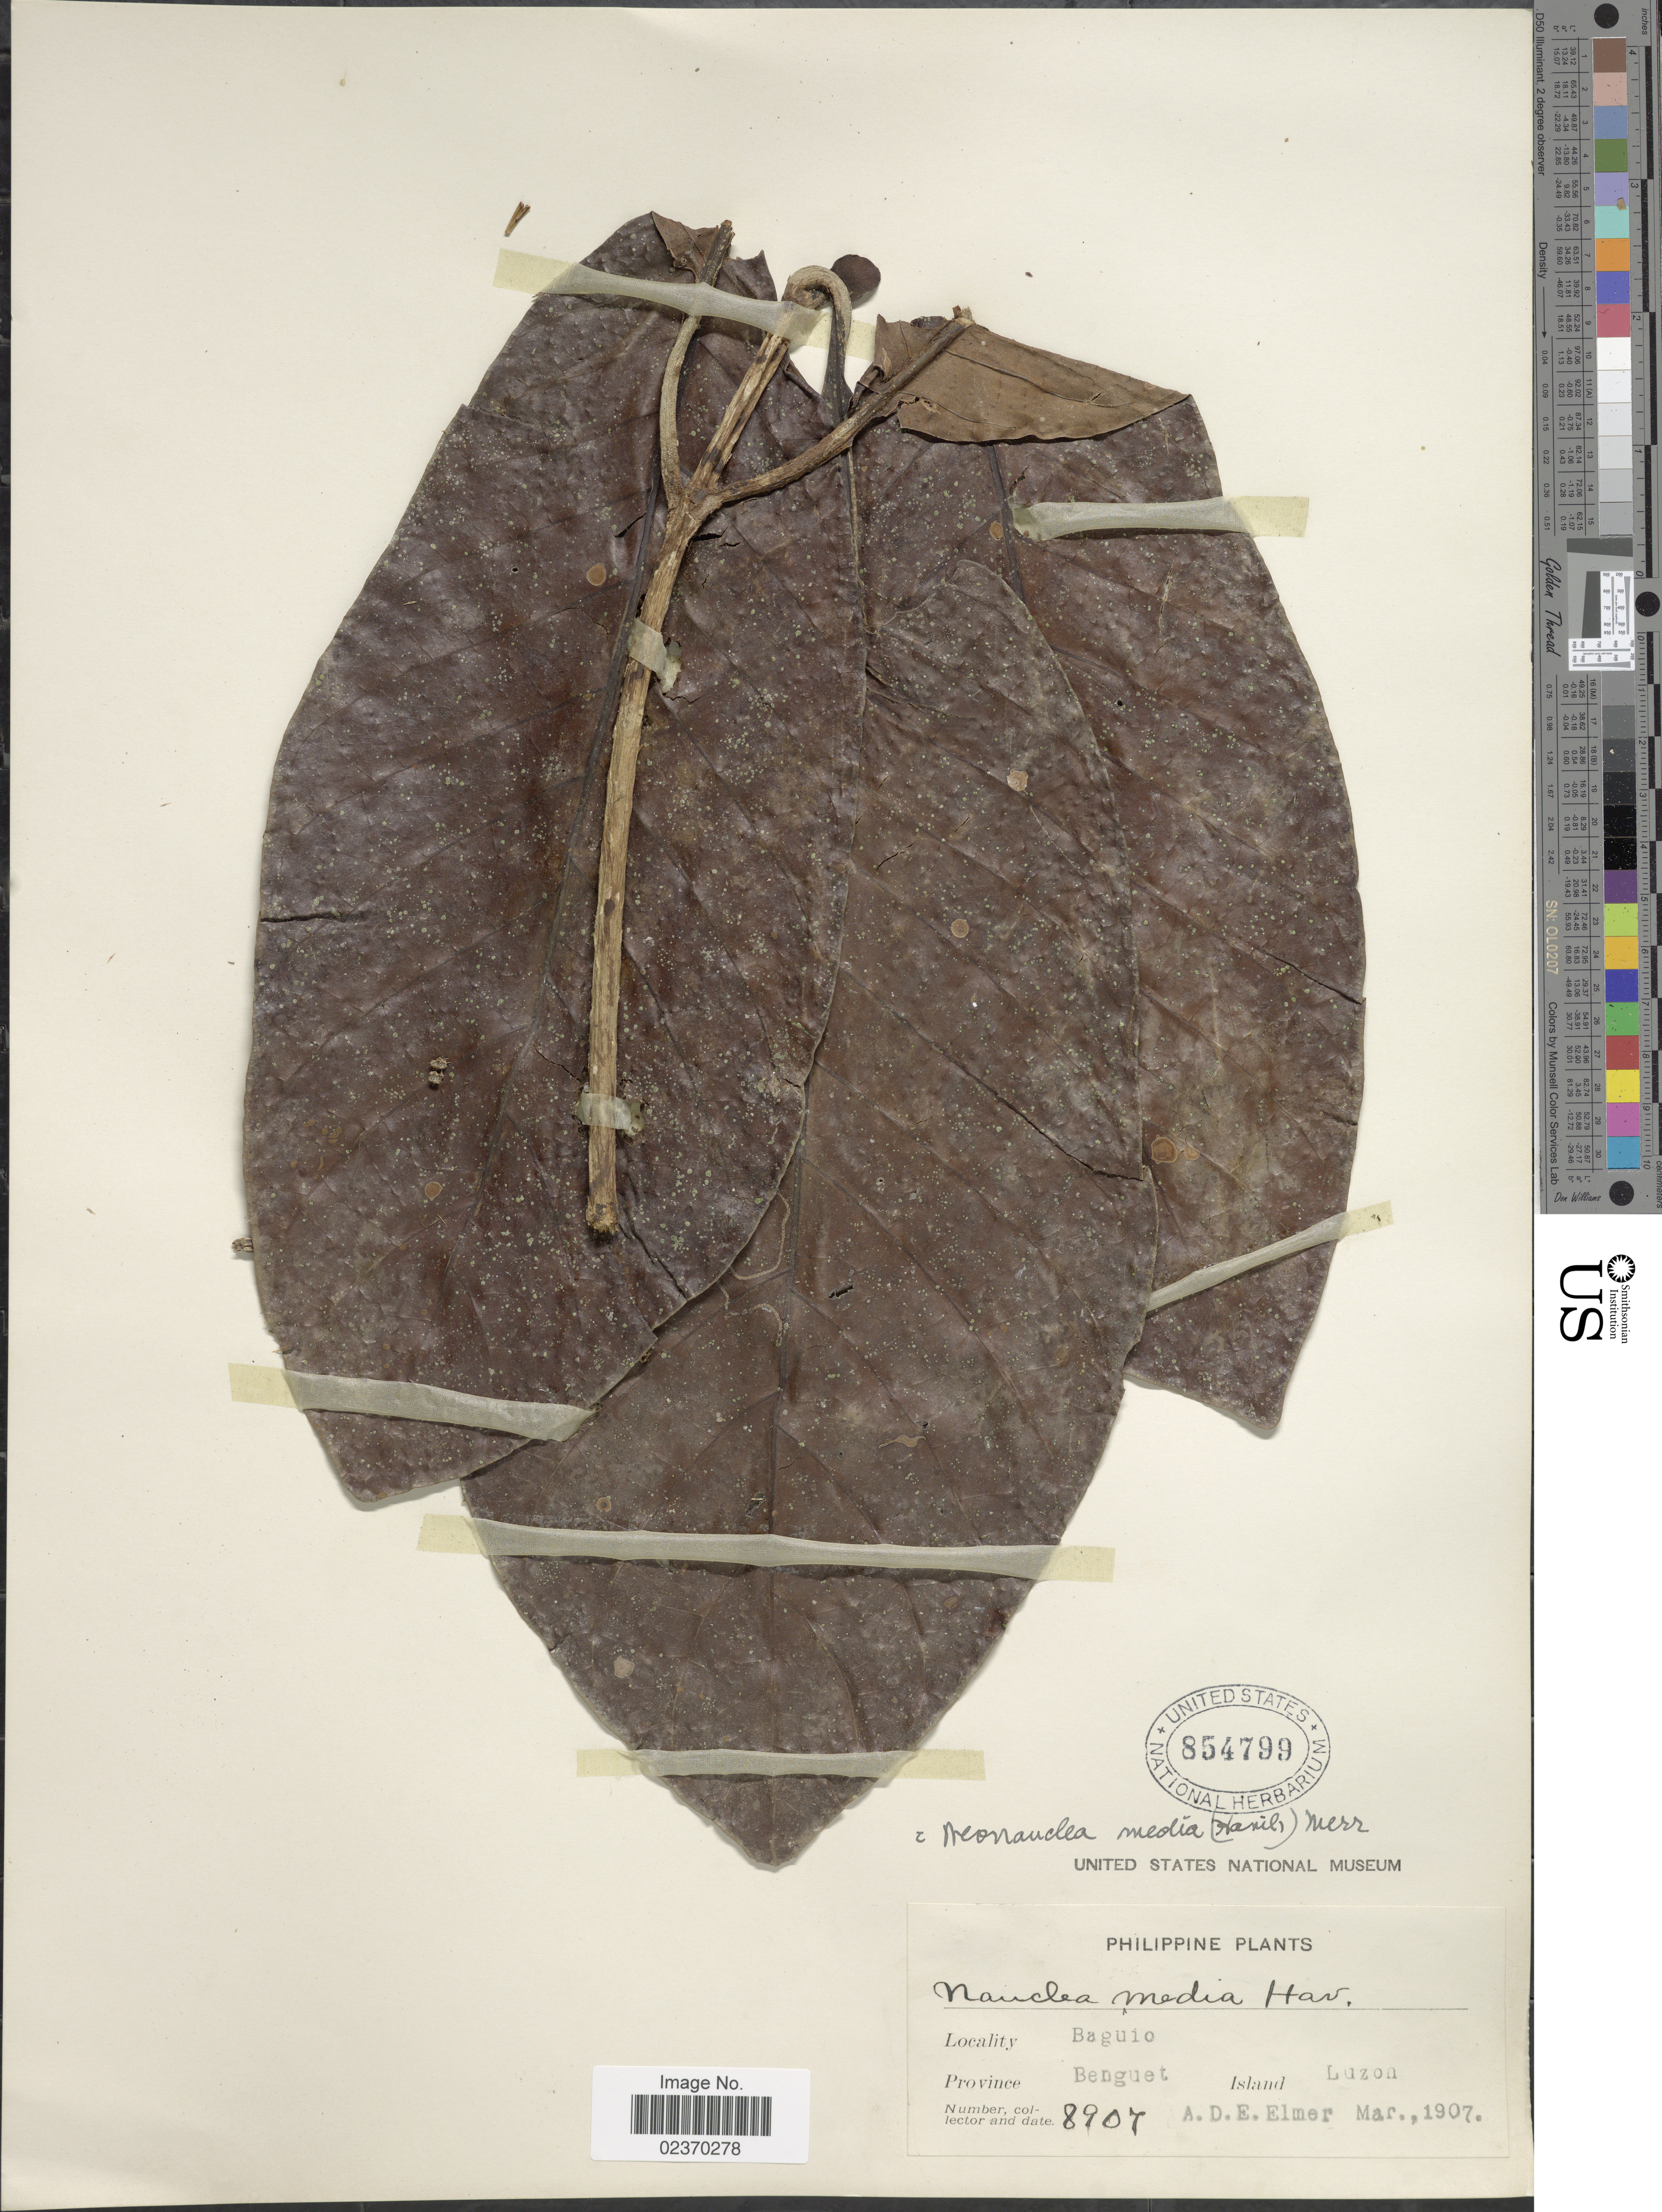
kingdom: Plantae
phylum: Tracheophyta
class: Magnoliopsida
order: Gentianales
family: Rubiaceae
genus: Neonauclea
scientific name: Neonauclea media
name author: (Havil.) Merr.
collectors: A. D. E. Elmer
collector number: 8907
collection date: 1907-03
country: Philippines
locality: Baguio, Province Benguet, Island Luzon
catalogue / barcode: US 854799